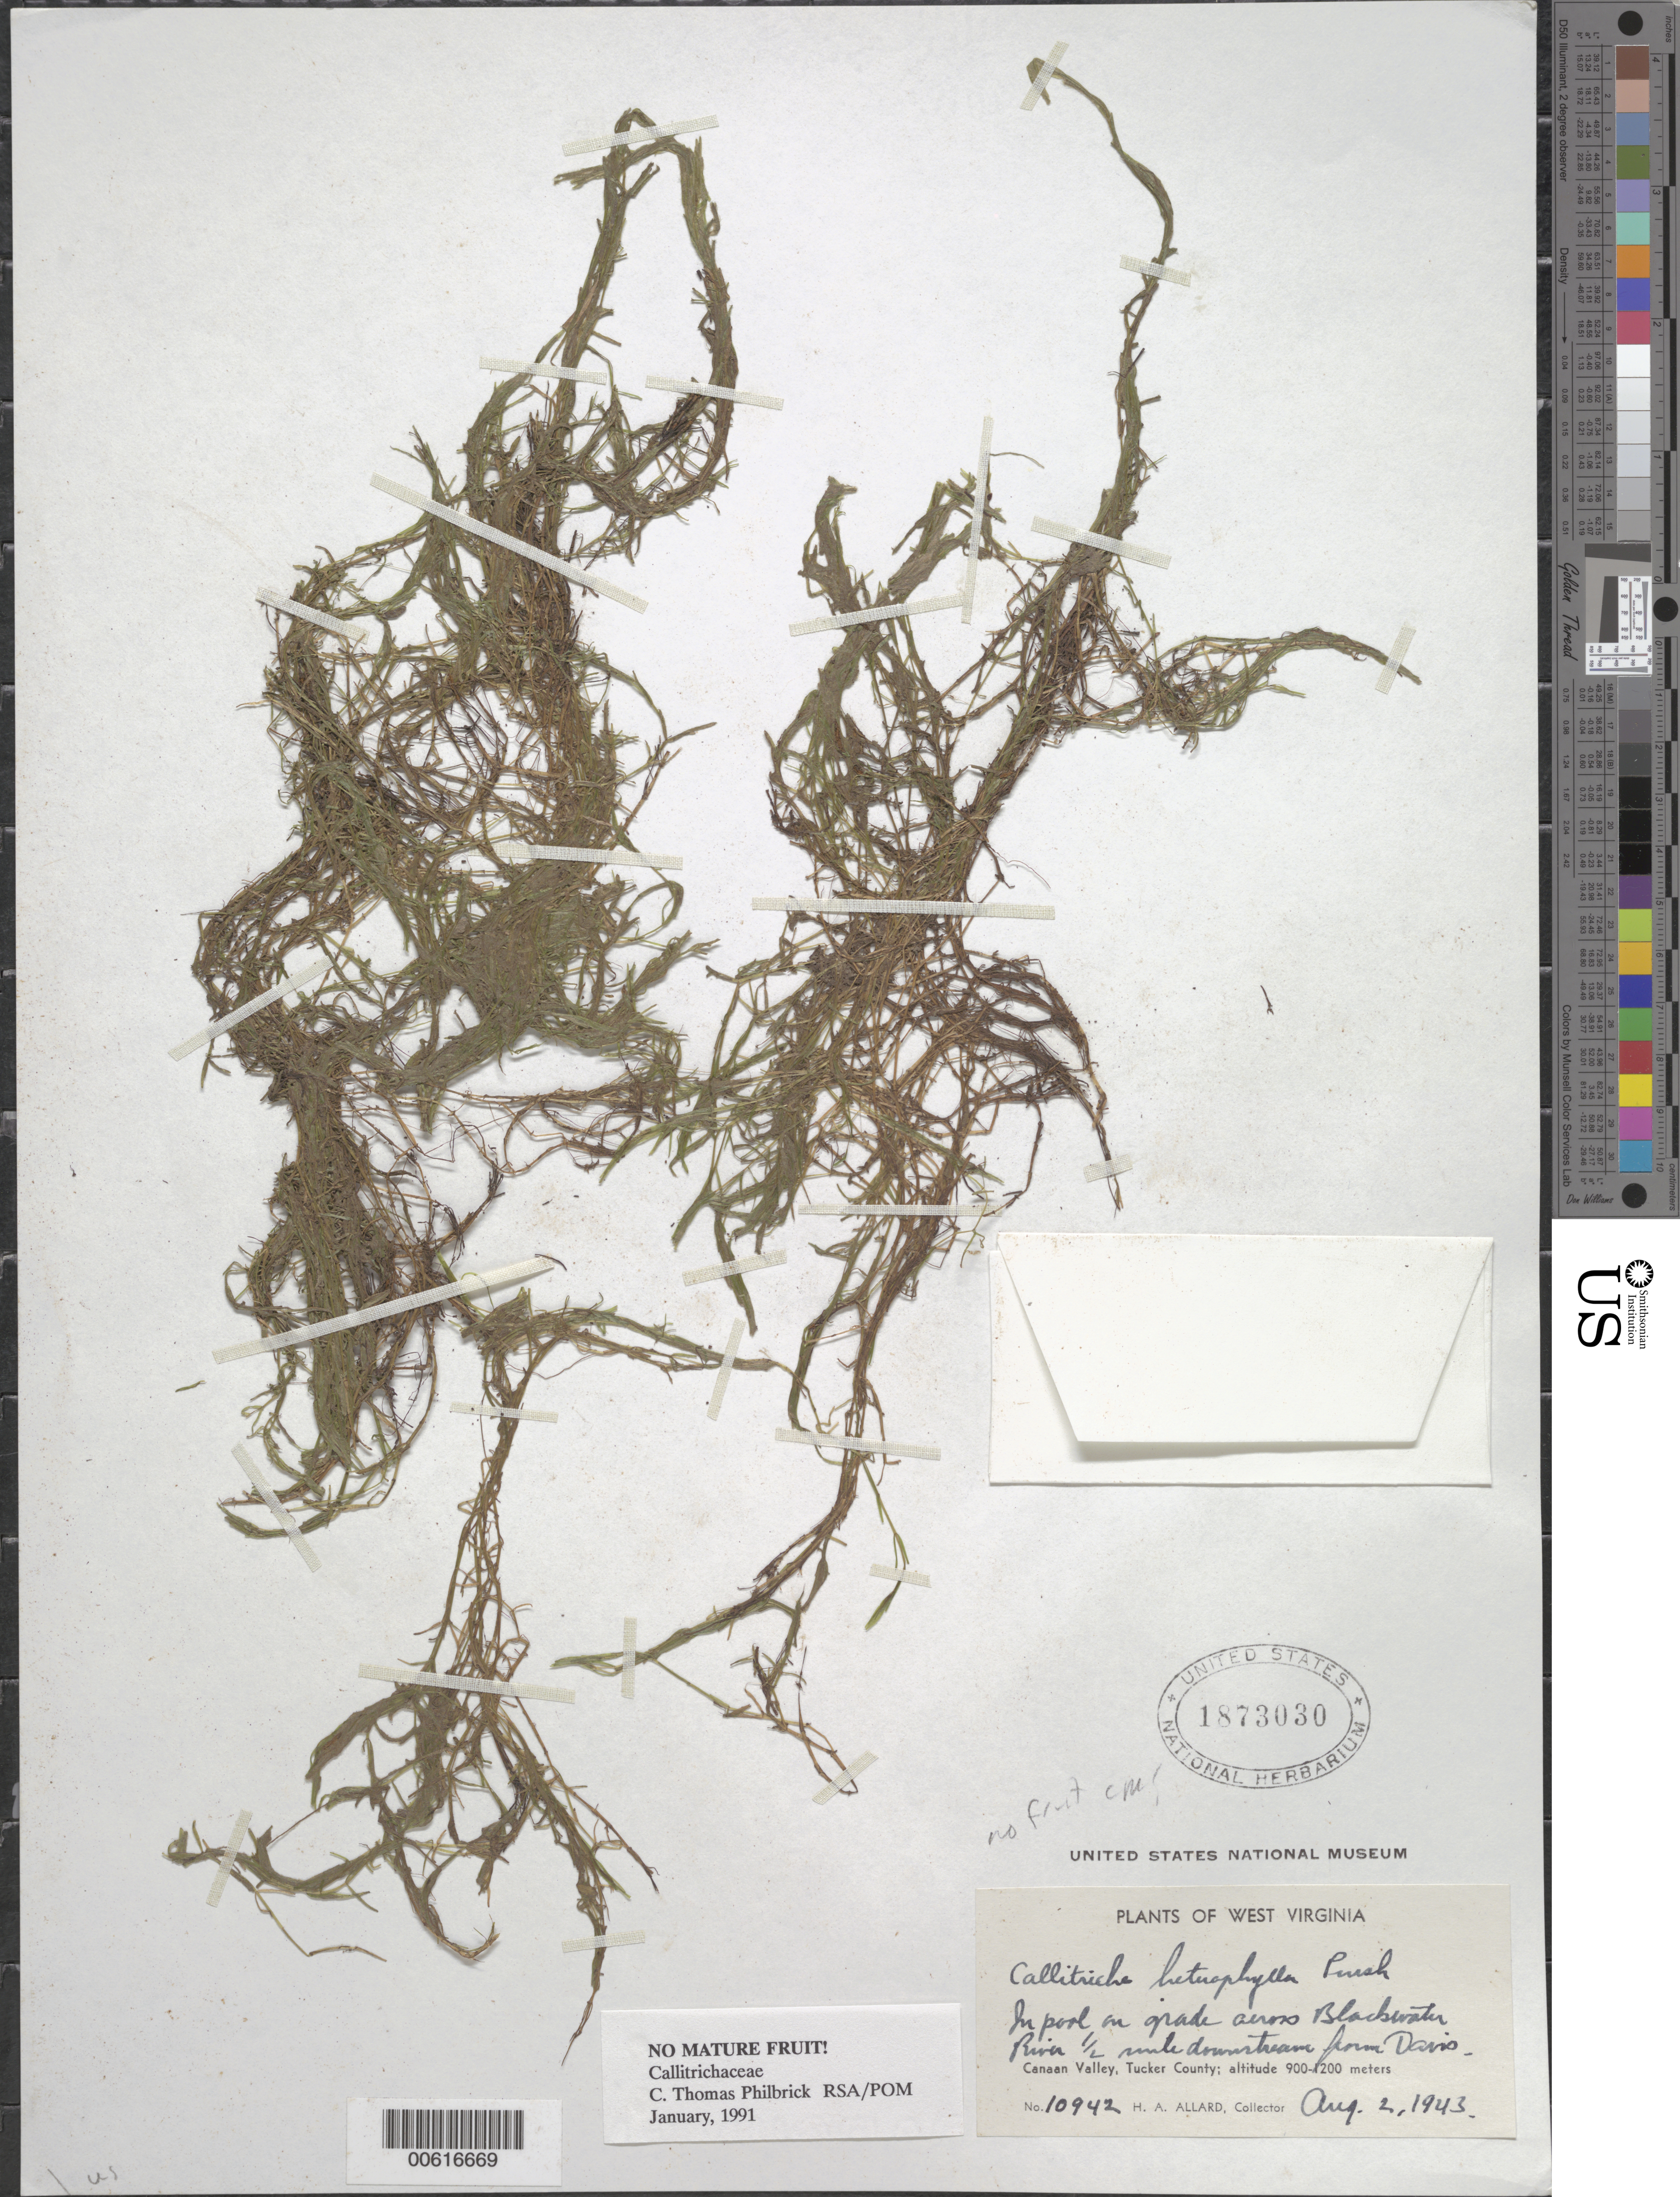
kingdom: Plantae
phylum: Tracheophyta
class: Magnoliopsida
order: Lamiales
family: Plantaginaceae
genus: Callitriche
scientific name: Callitriche heterophylla Pursh emend. Darby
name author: Pursh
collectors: H. A. Allard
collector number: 10942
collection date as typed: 02 Aug 1943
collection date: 1943-08-02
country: United States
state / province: West Virginia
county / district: Tucker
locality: Canaan Valley, Blackwater River, downstream from Davis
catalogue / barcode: US 1873030